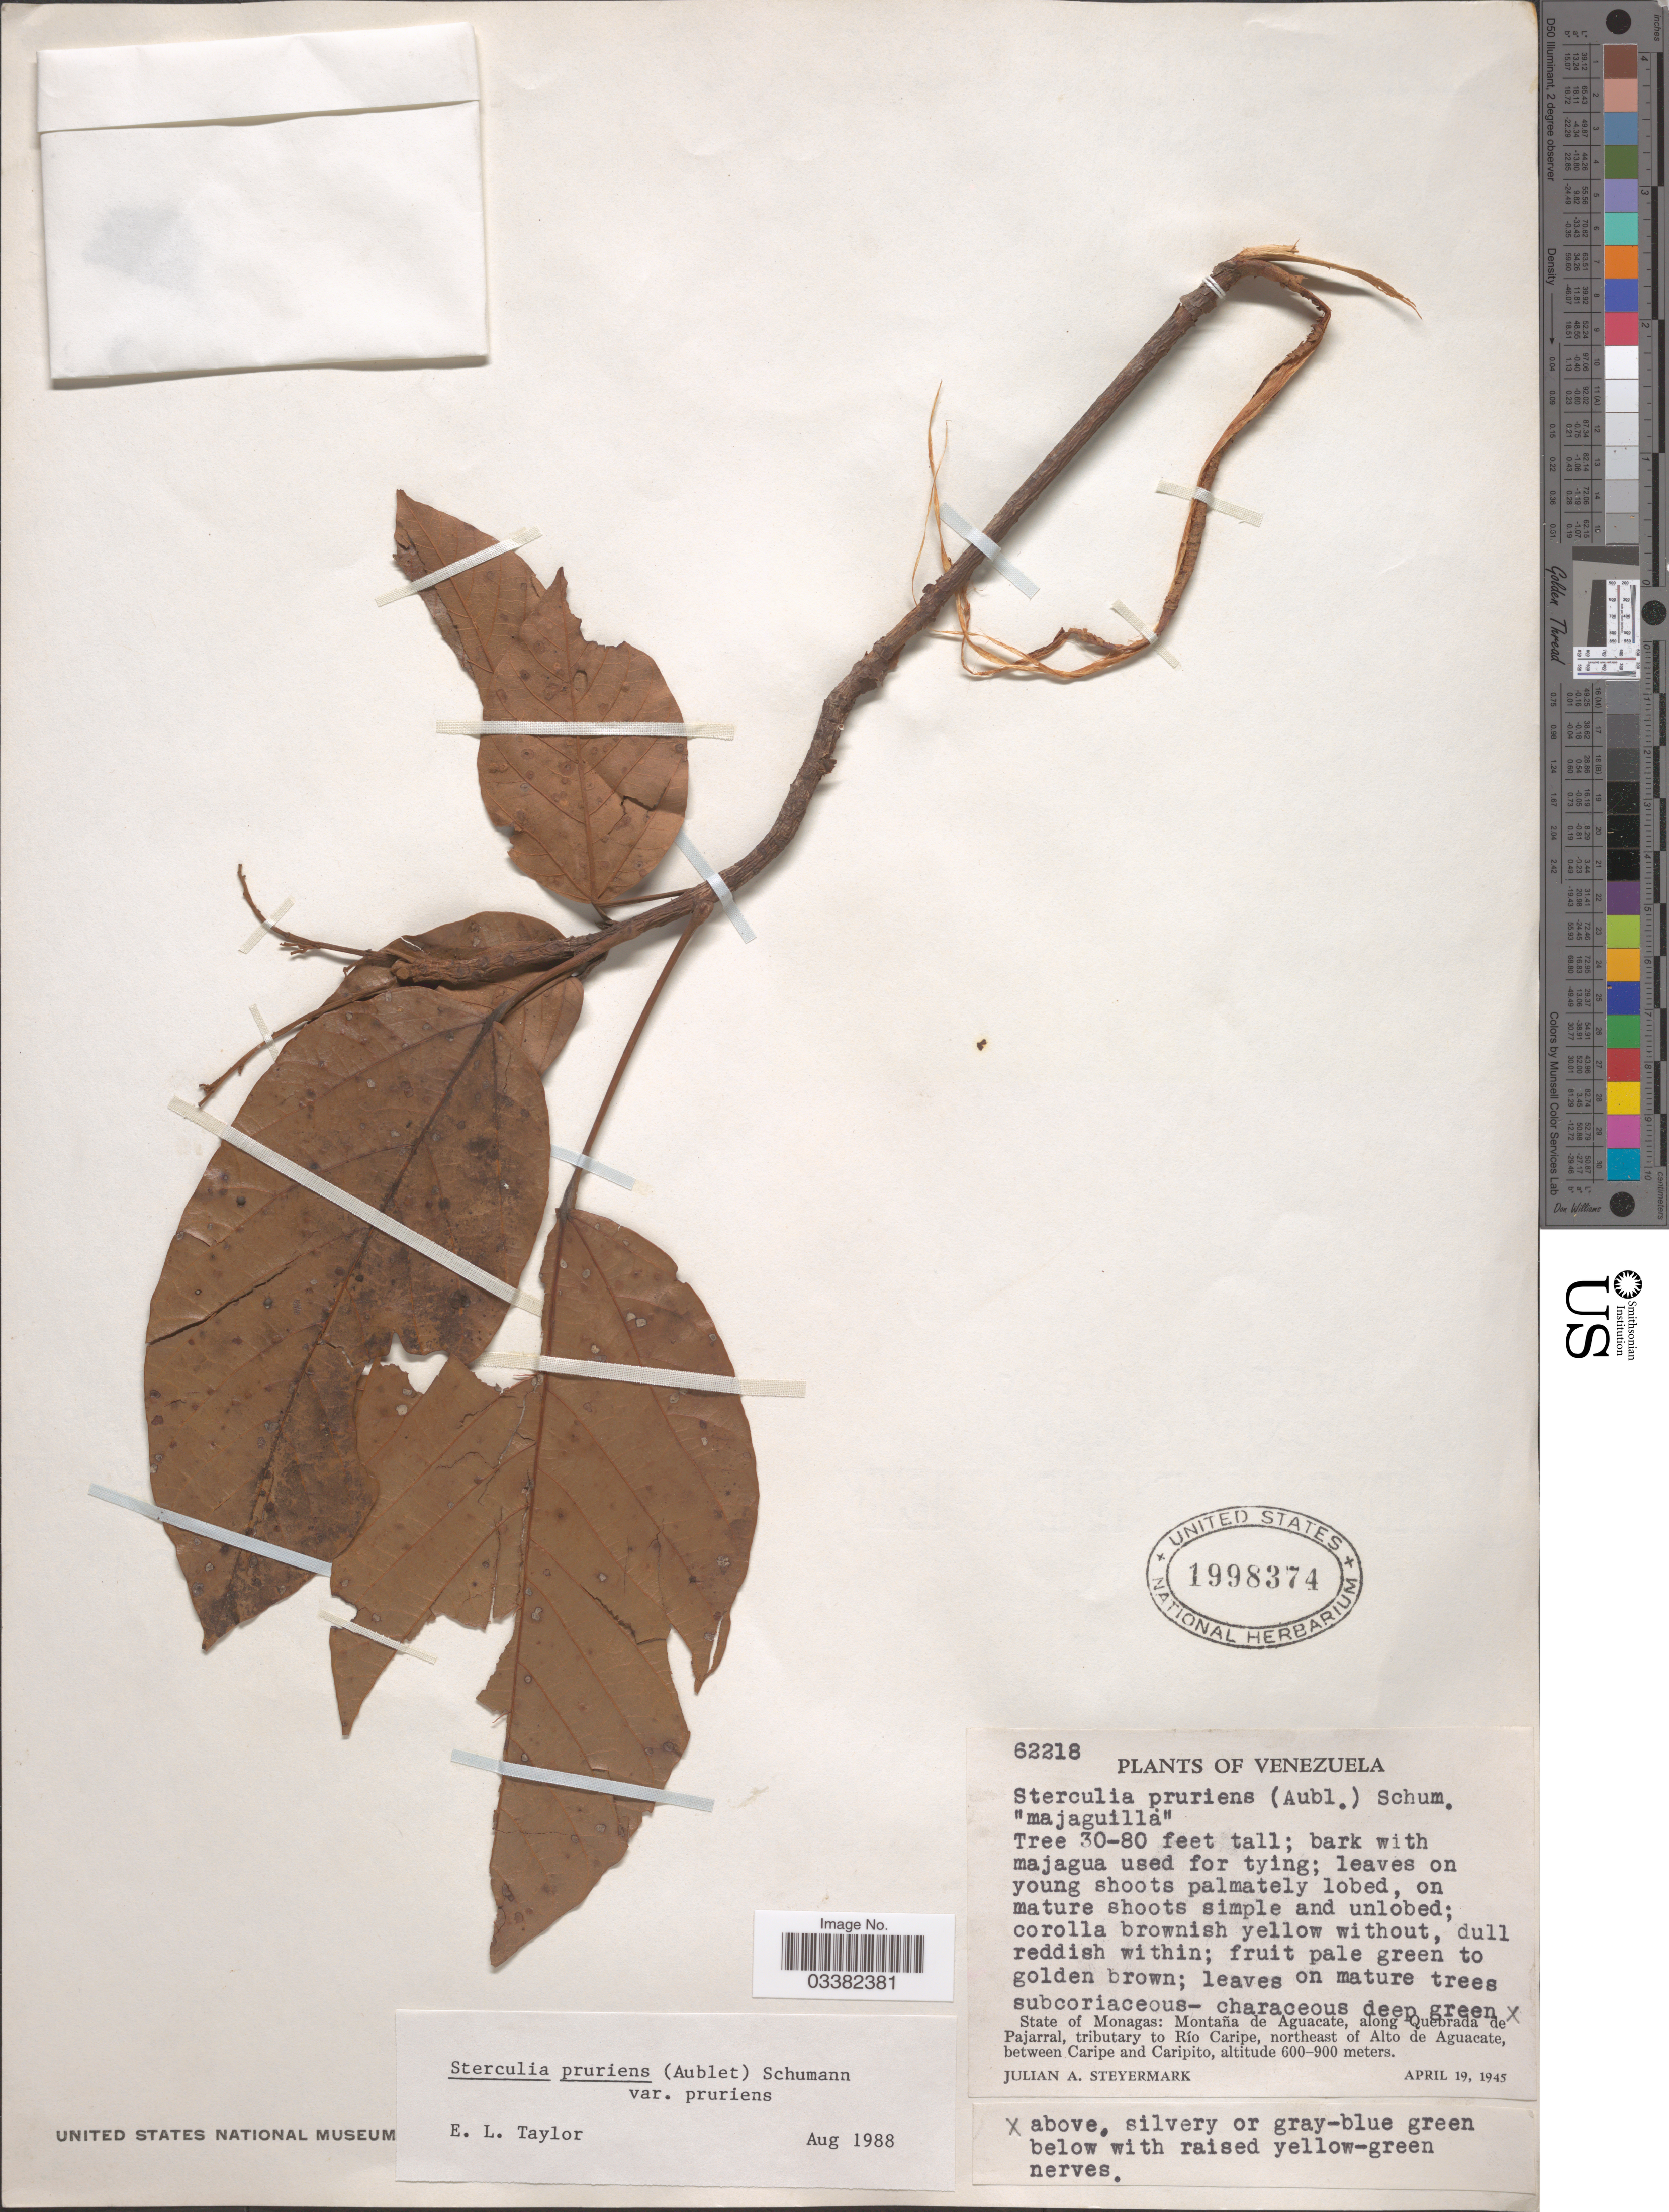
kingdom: Plantae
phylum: Tracheophyta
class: Magnoliopsida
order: Malvales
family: Malvaceae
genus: Sterculia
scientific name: Sterculia kayae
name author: P.E. Berry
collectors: J. Steyermark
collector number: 62218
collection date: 1945-04-19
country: Venezuela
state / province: Monagas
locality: Montaña de Aguacate, along Quebrada de Pajarral, tributary to Río Caripe, northeast of Alto de Aguacate, between Caripe and Caripito.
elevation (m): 600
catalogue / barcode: US 1998374